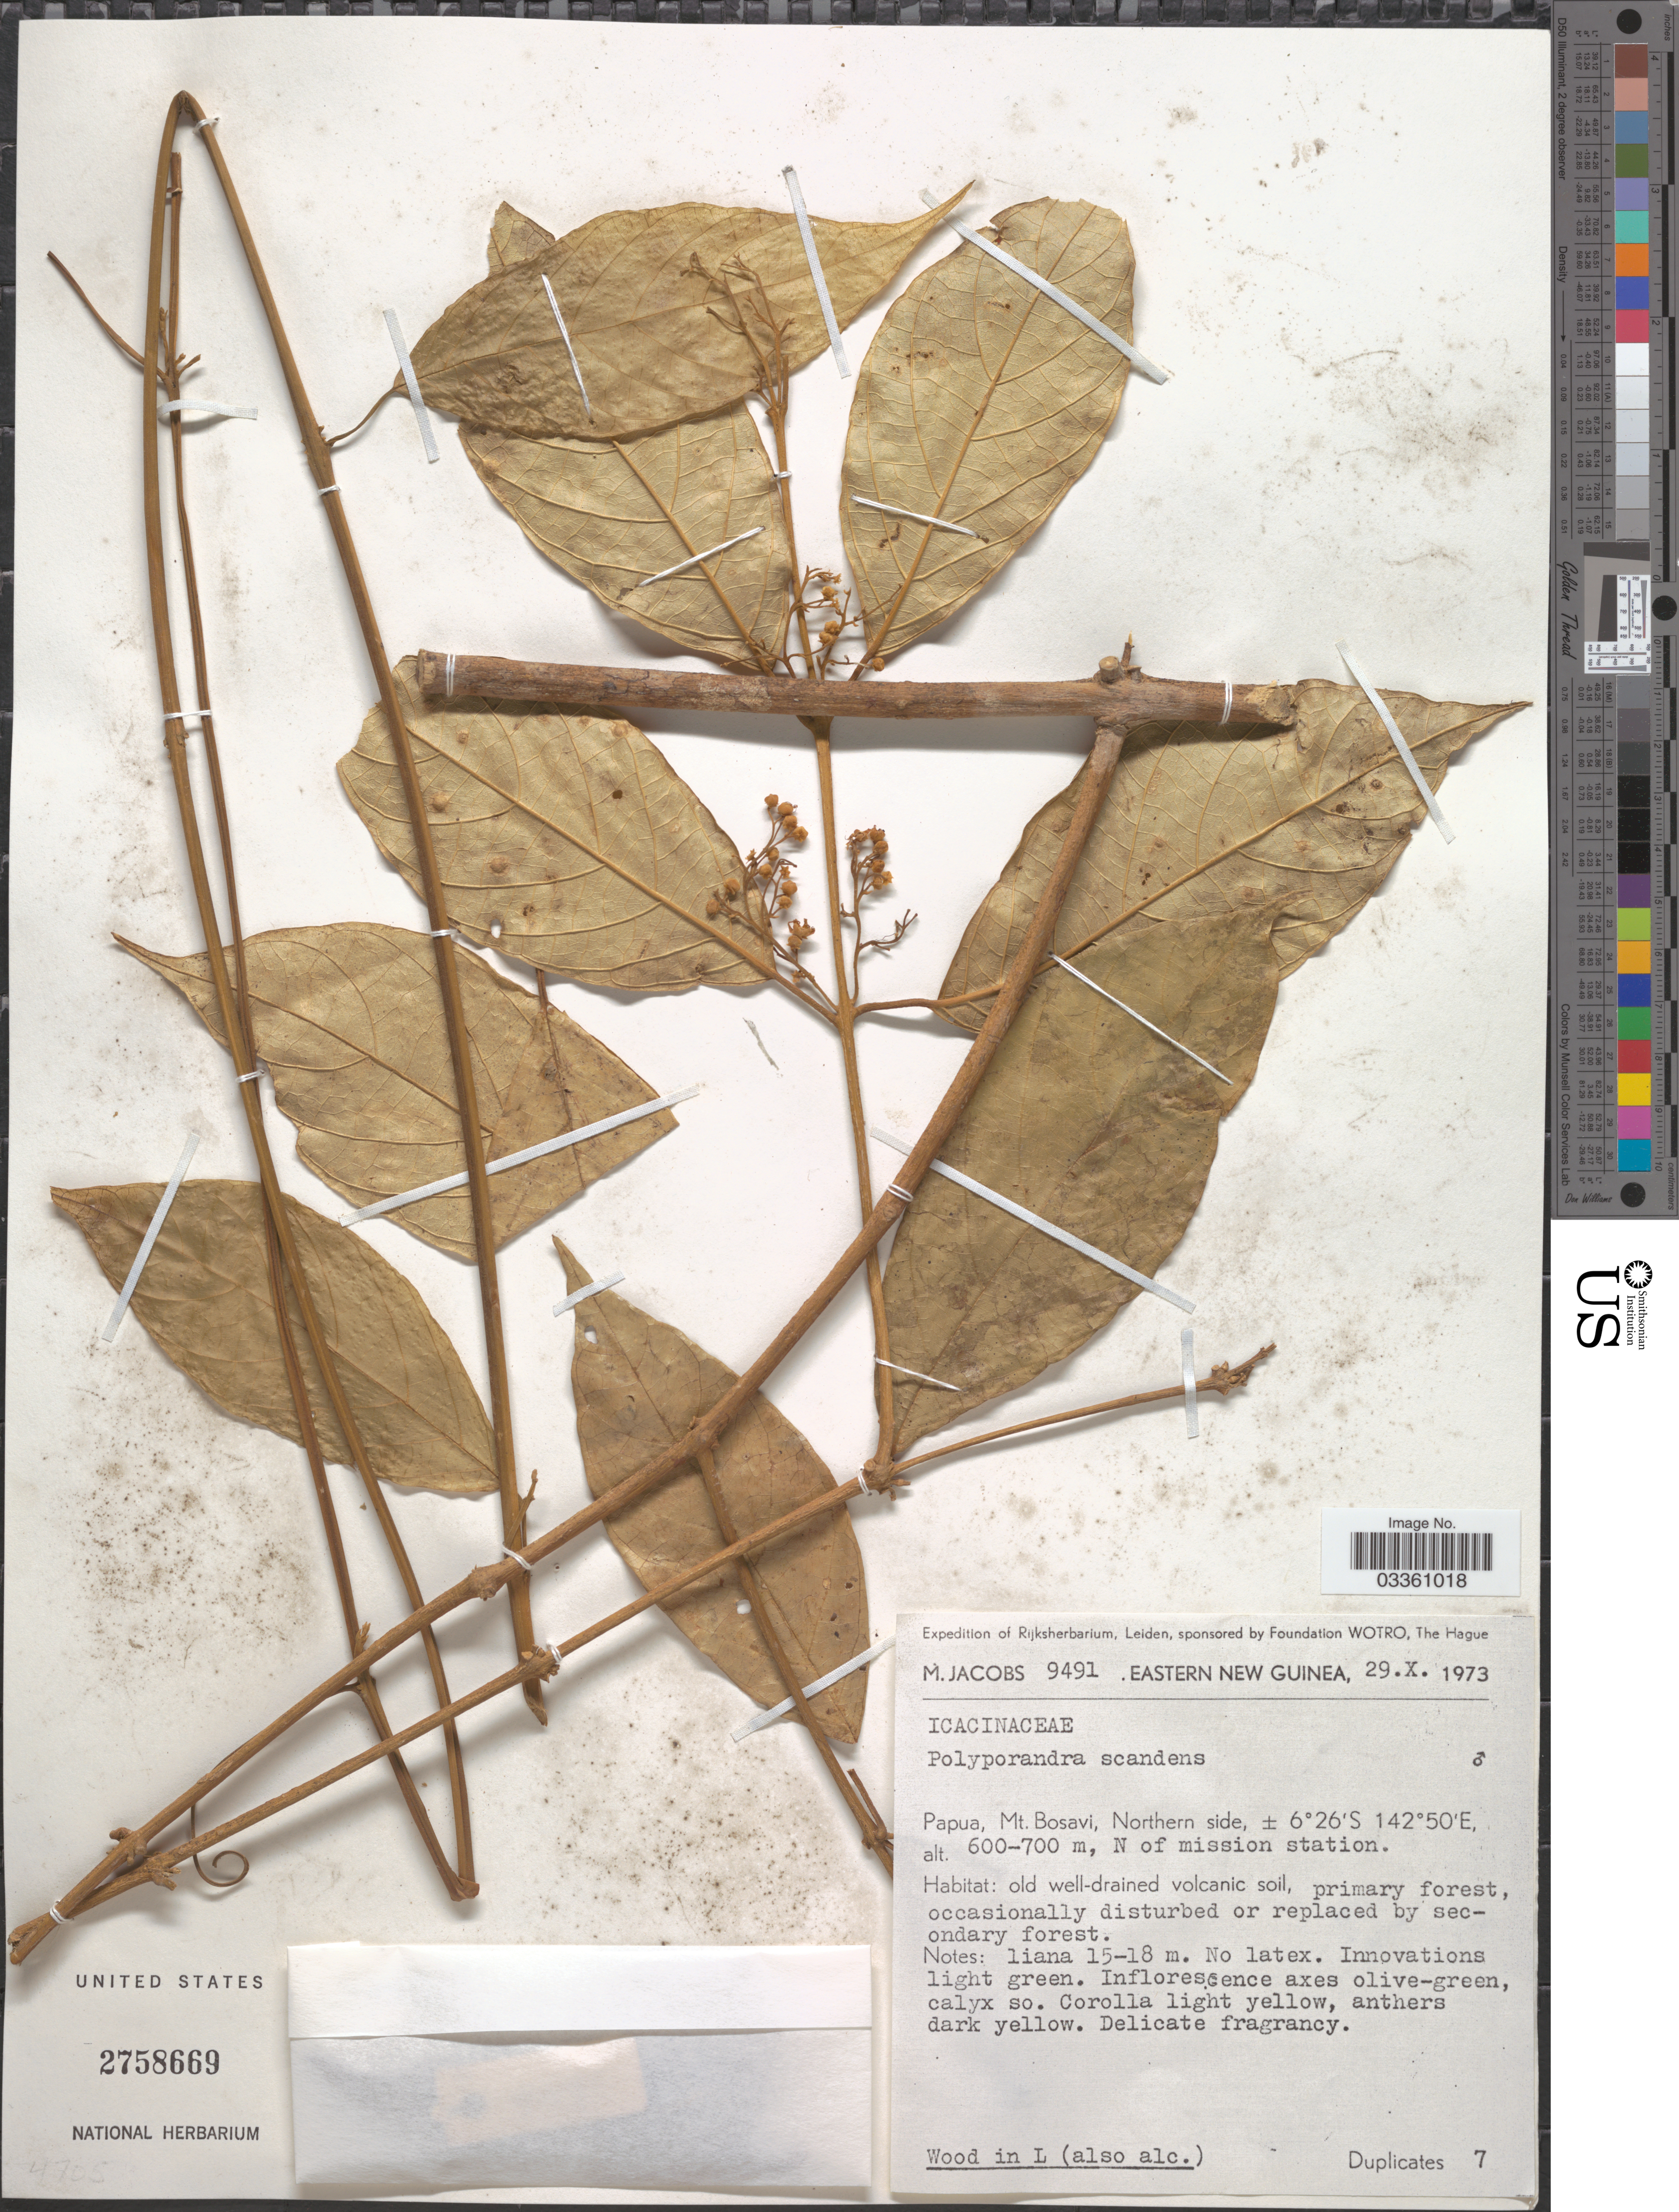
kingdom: Plantae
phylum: Tracheophyta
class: Magnoliopsida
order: Icacinales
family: Icacinaceae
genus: Iodes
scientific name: Iodes scandens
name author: (Becc.) Utteridge & Byng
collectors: M. Jacobs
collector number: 9491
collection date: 1973-10-29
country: Papua New Guinea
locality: Eastern New Guinea. Papua, Mt. Bosavi, Northern side, N of mission station.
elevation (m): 600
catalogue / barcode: US 2758669